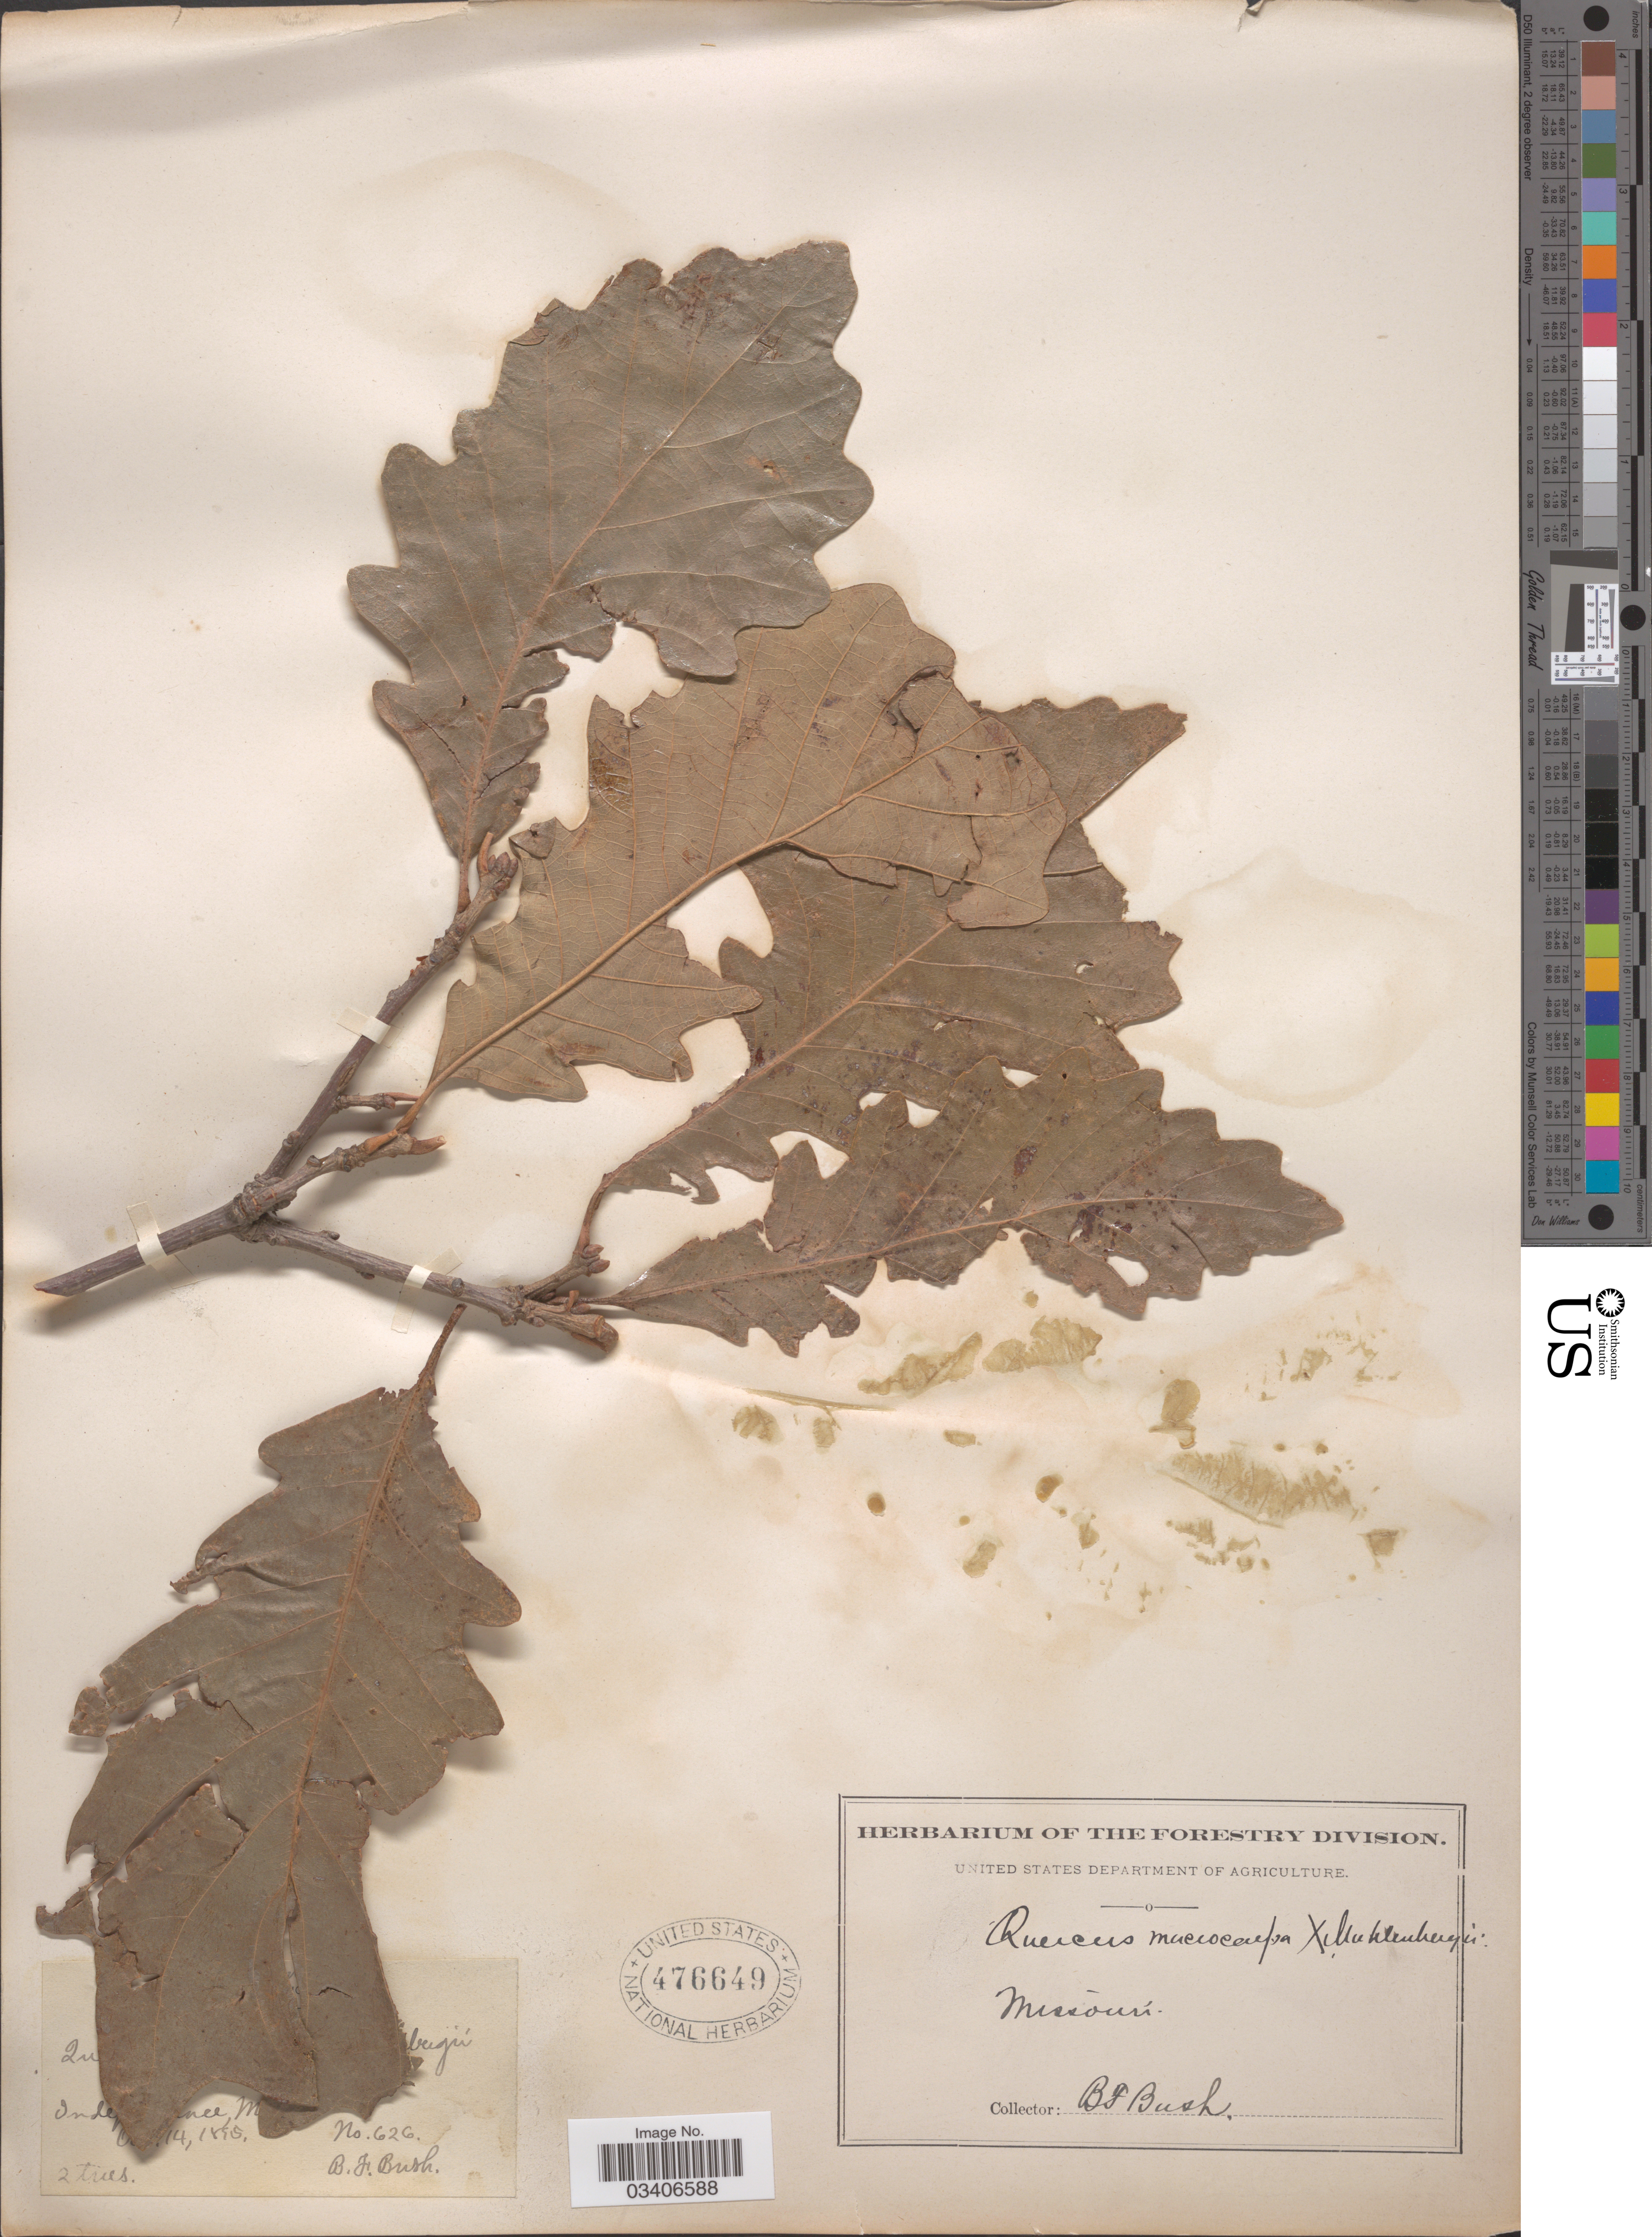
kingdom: Plantae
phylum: Tracheophyta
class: Magnoliopsida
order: Fagales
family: Fagaceae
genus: Quercus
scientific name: Quercus macrocarpa x Q. muehlenbergii Engelm.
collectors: B. F. Bush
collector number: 626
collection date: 1895-10-14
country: United States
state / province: Missouri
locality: Independence.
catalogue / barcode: US 476649